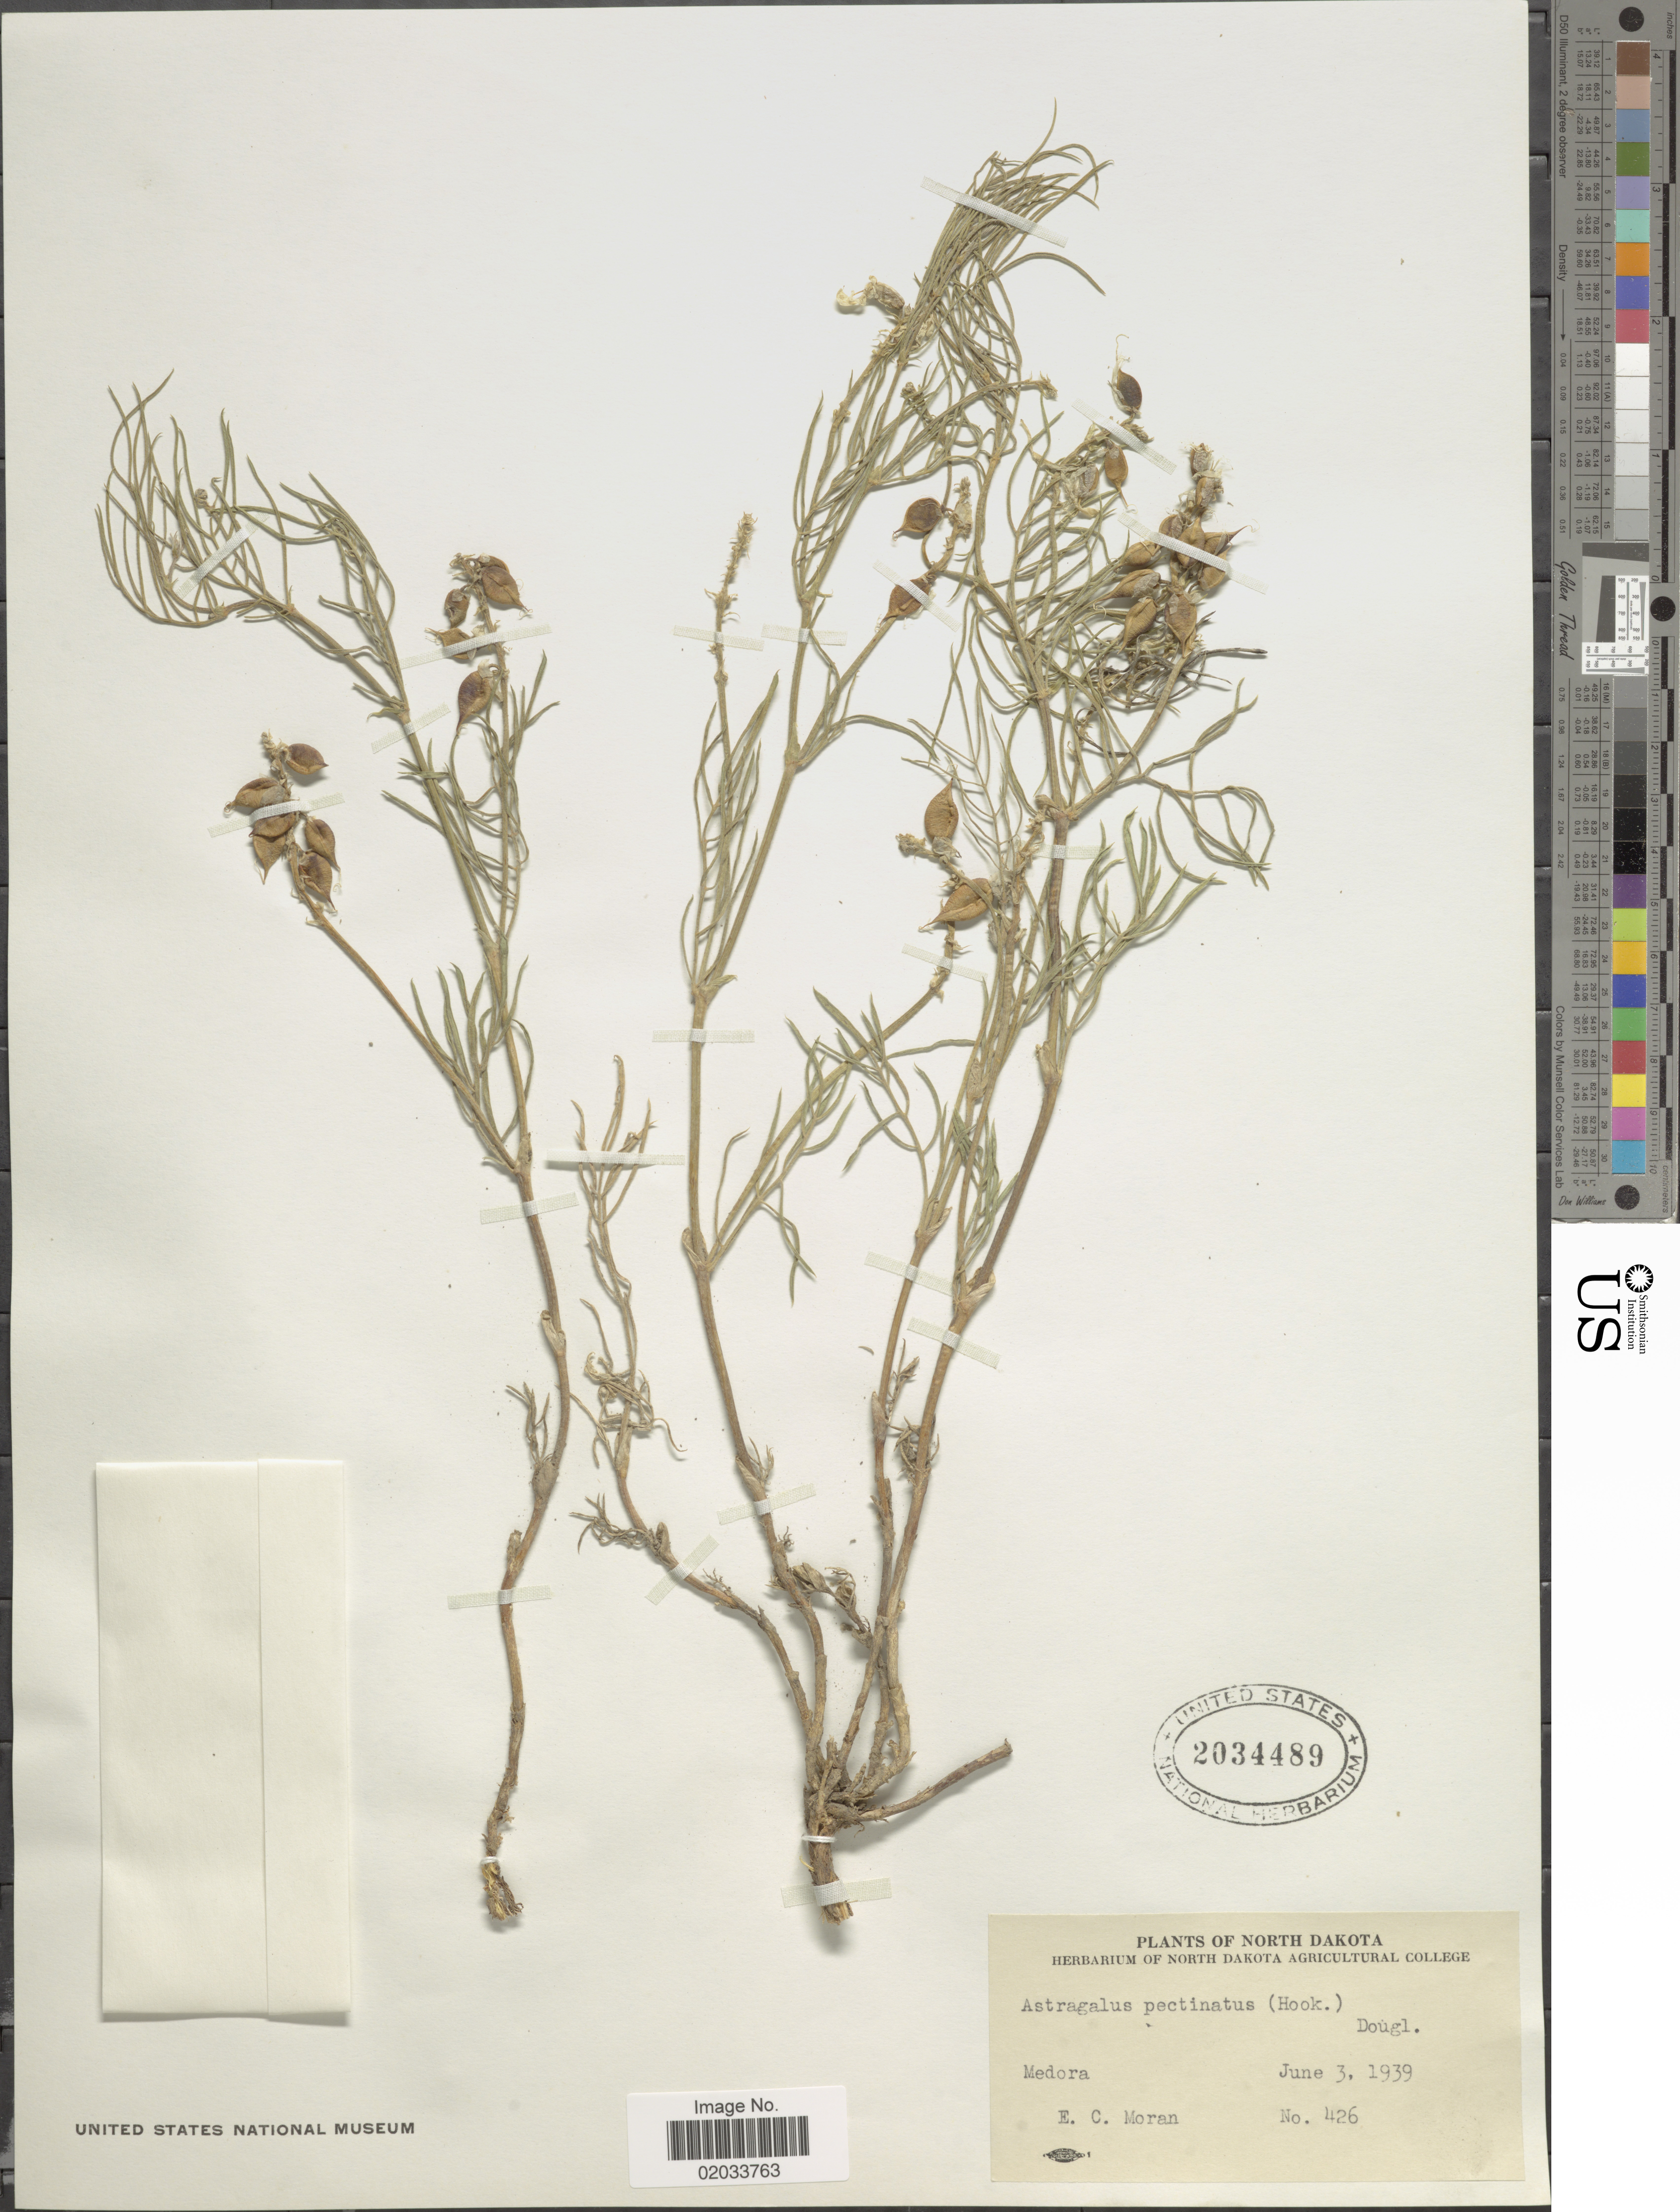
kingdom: Plantae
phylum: Tracheophyta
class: Magnoliopsida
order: Fabales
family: Fabaceae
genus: Astragalus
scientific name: Astragalus pectinatus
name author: (Hook.) G. Don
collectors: E. C. Moran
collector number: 426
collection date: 1939-06-03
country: United States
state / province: North Dakota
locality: Medora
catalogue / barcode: US 2034489